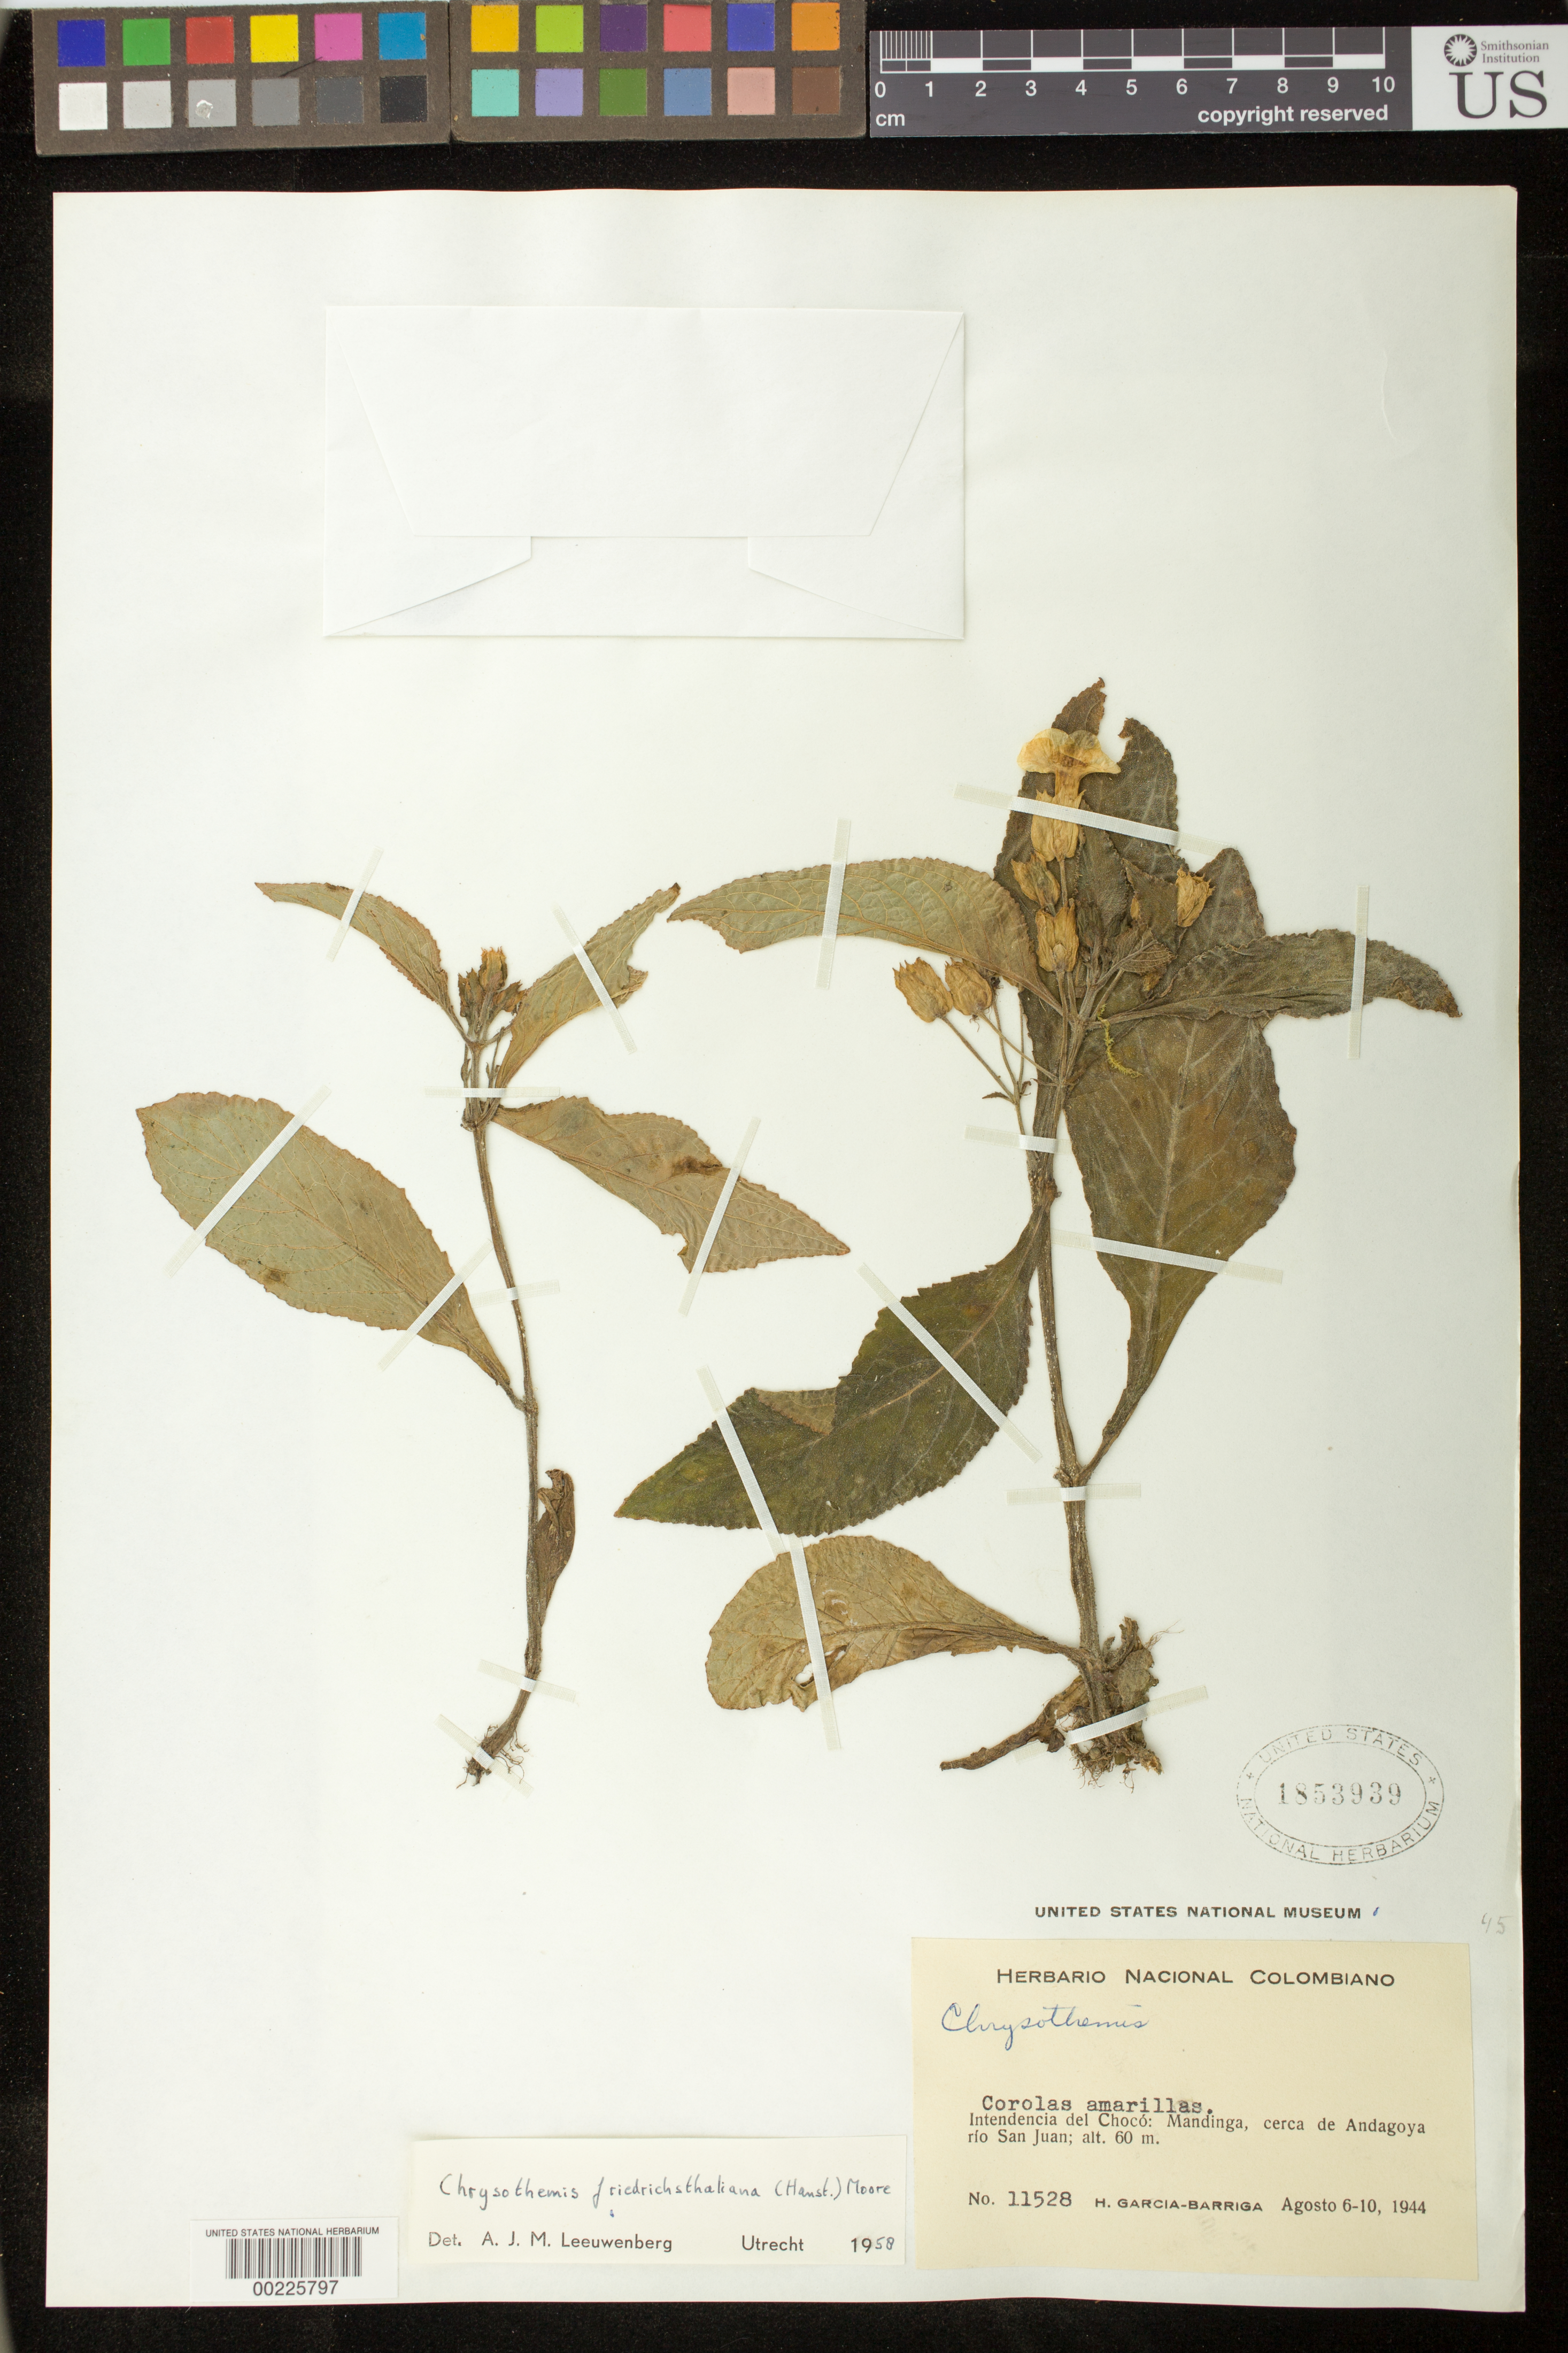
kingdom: Plantae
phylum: Tracheophyta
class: Magnoliopsida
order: Lamiales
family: Gesneriaceae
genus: Chrysothemis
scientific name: Chrysothemis friedrichsthaliana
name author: (Hanst.) H.E. Moore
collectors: H. García Barriga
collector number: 11528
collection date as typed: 6-10 Aug 1944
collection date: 1944-08-06/1944-08-10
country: Colombia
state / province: Chocó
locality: Mandinga, near Andagoya Rio San Juan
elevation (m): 60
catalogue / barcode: US 1853939